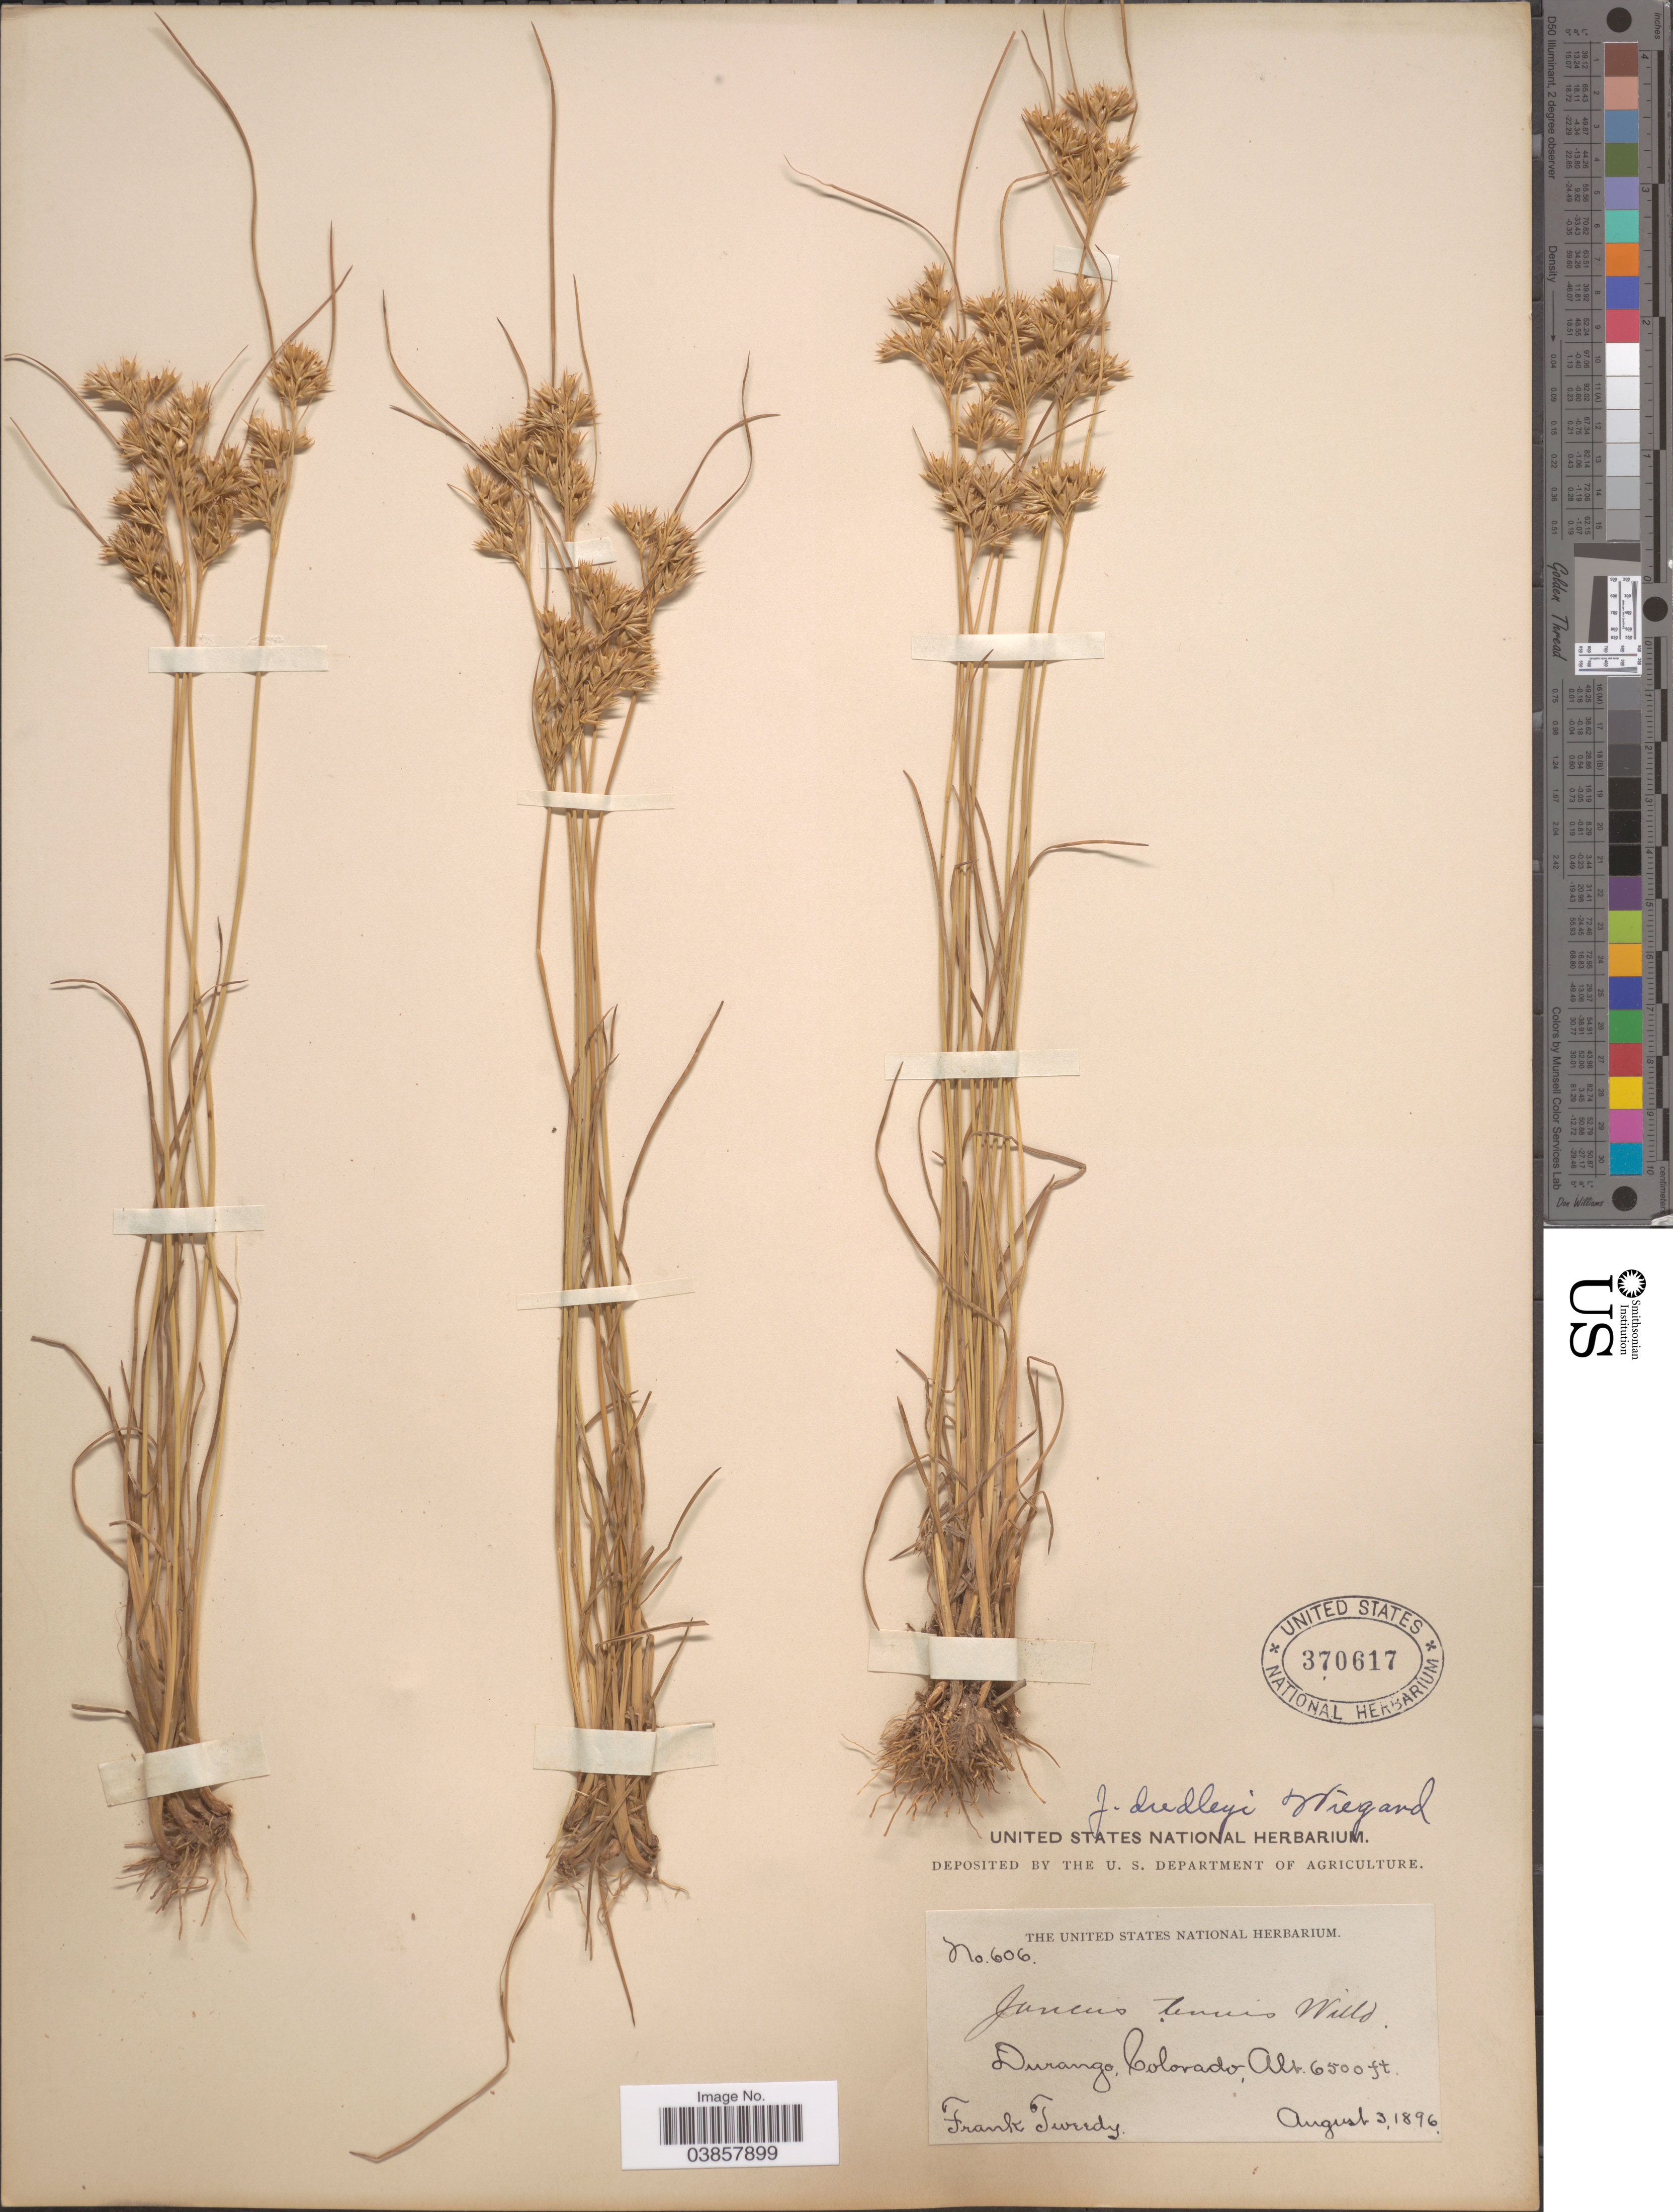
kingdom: Plantae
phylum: Tracheophyta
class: Liliopsida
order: Poales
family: Juncaceae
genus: Juncus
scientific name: Juncus tenuis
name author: Willd.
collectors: F. Tweedy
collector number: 606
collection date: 1896-08-03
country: United States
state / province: Colorado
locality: Durango.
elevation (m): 1981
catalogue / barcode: US 370617